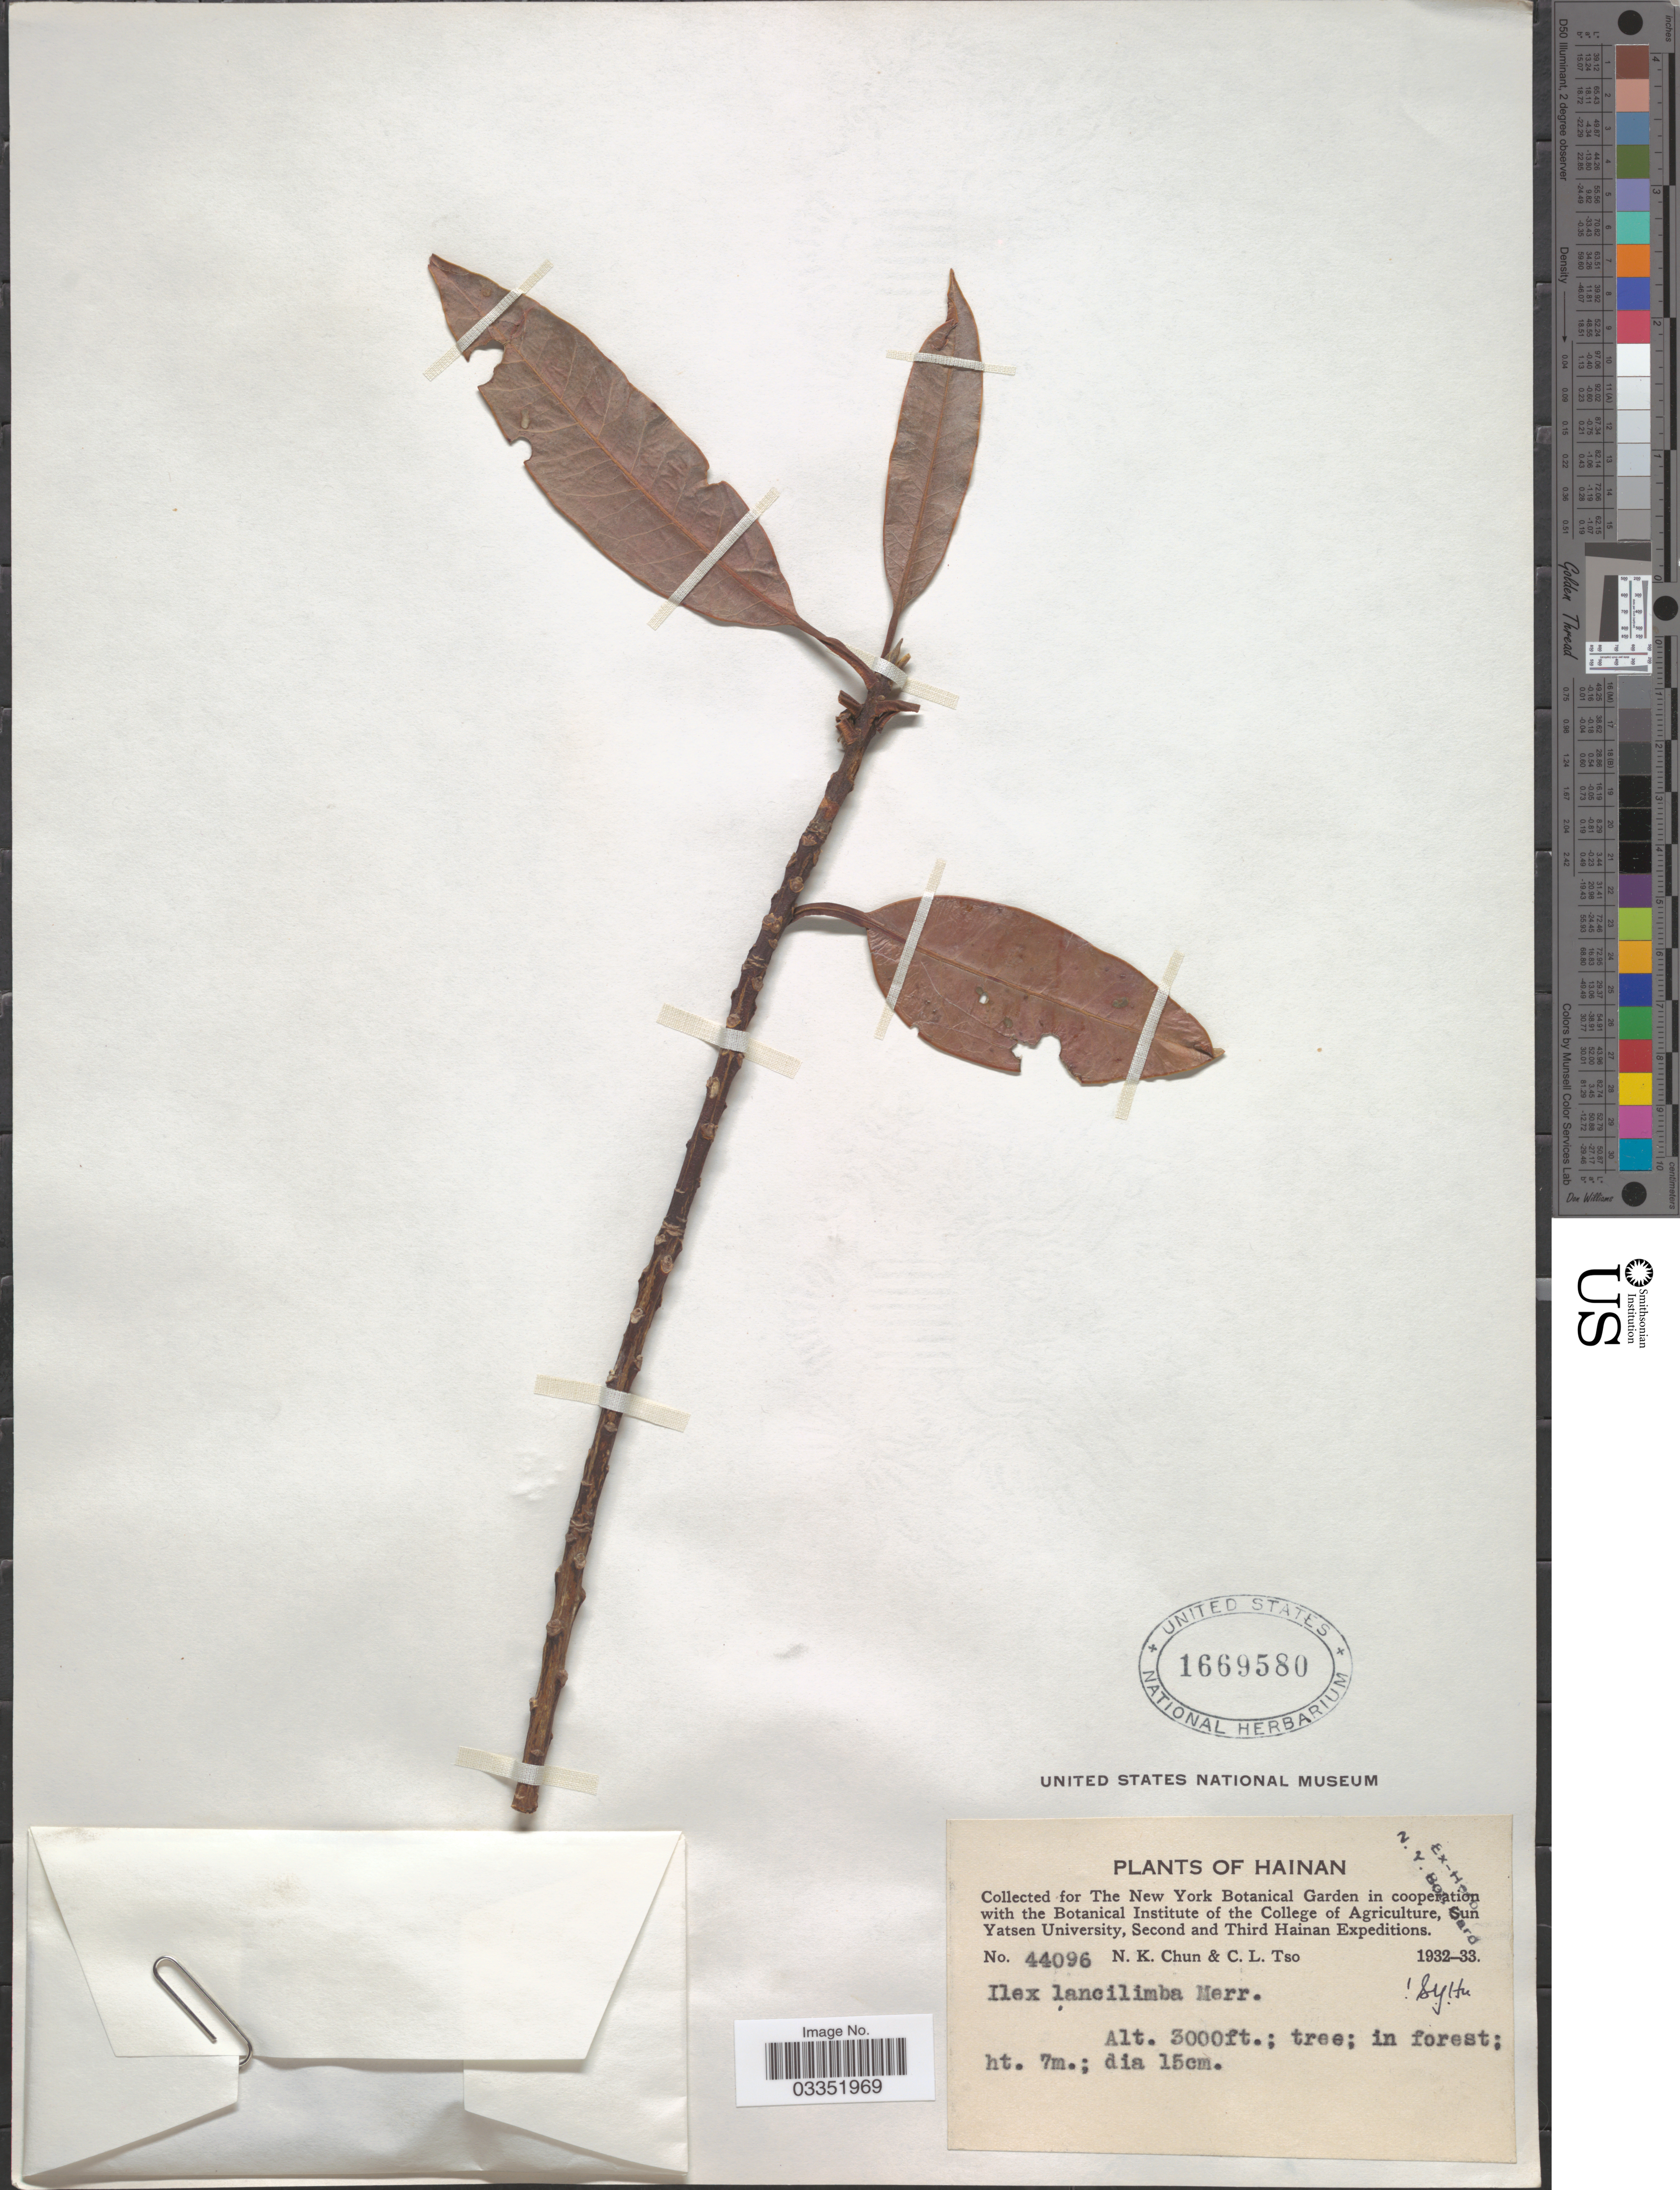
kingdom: Plantae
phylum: Tracheophyta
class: Magnoliopsida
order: Aquifoliales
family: Aquifoliaceae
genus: Ilex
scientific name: Ilex lancilimba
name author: Merr.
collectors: N. K. Chun & C. Tso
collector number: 44096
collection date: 1932/1933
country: China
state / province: Hainan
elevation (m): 914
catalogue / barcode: US 1669580